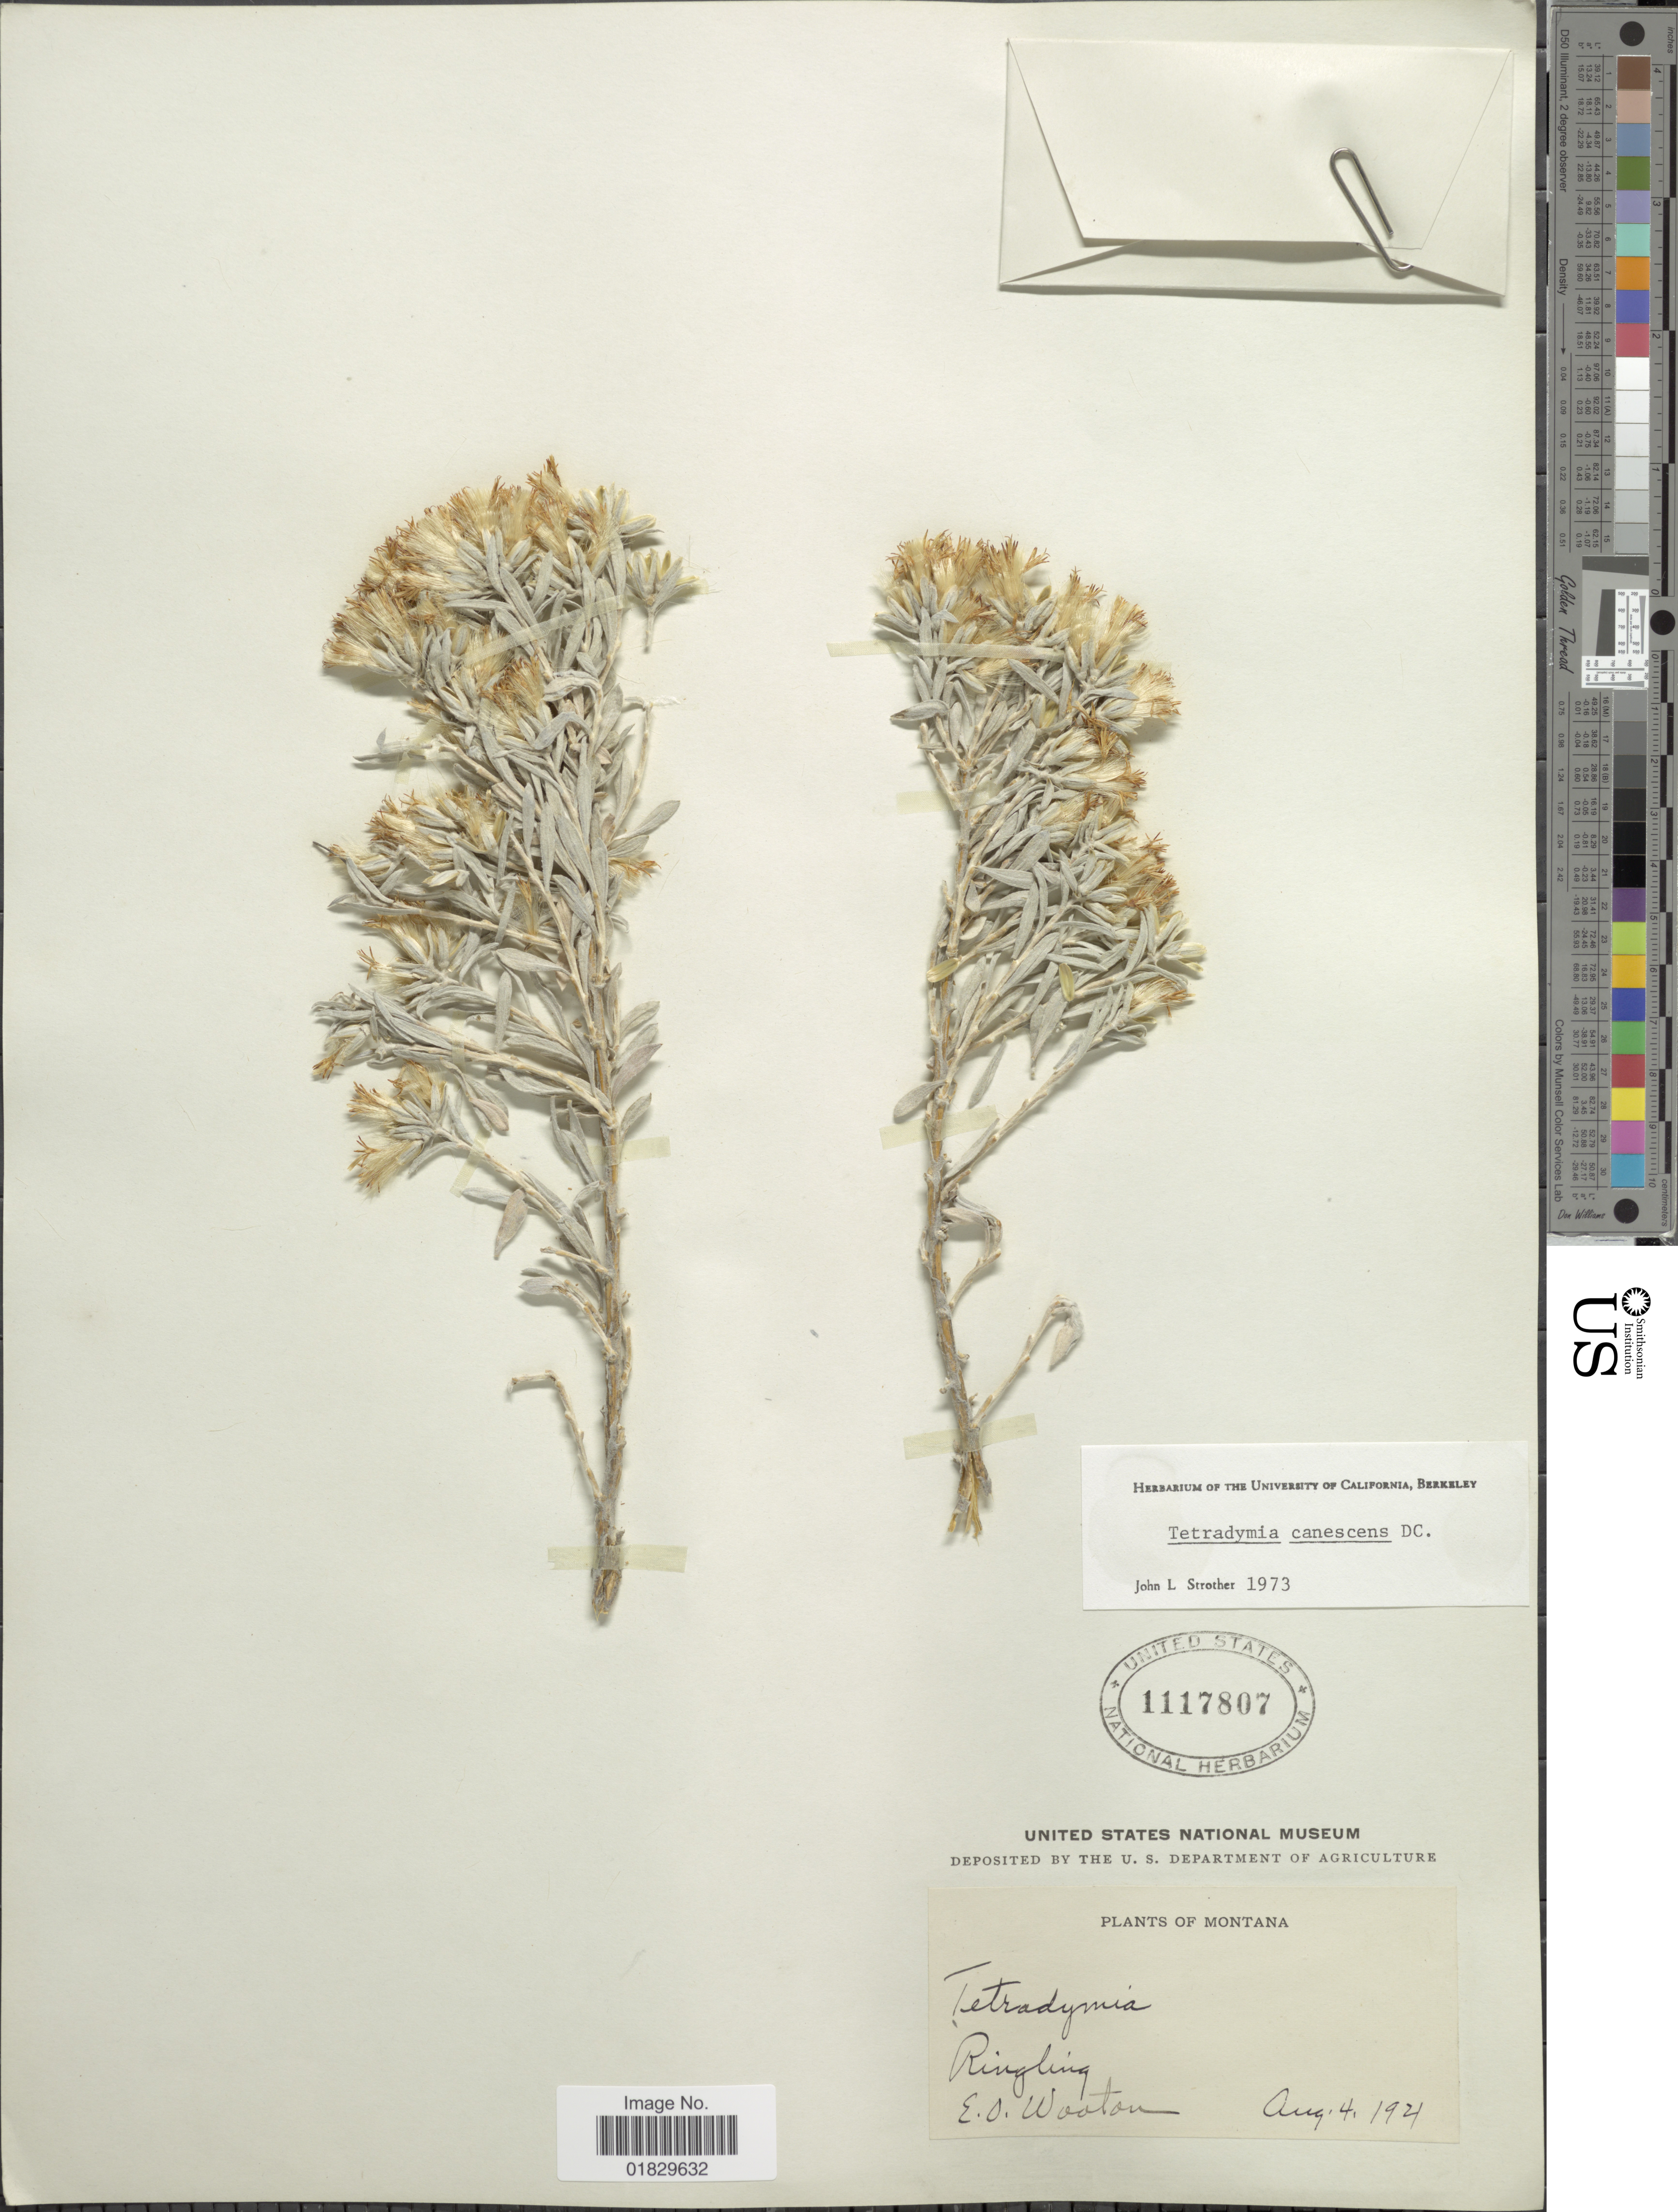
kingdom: Plantae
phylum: Tracheophyta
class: Magnoliopsida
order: Asterales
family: Asteraceae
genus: Tetradymia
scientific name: Tetradymia canescens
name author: DC.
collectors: E. O. Wooton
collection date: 1921-08-04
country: United States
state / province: Montana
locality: Ringling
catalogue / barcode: US 1117807